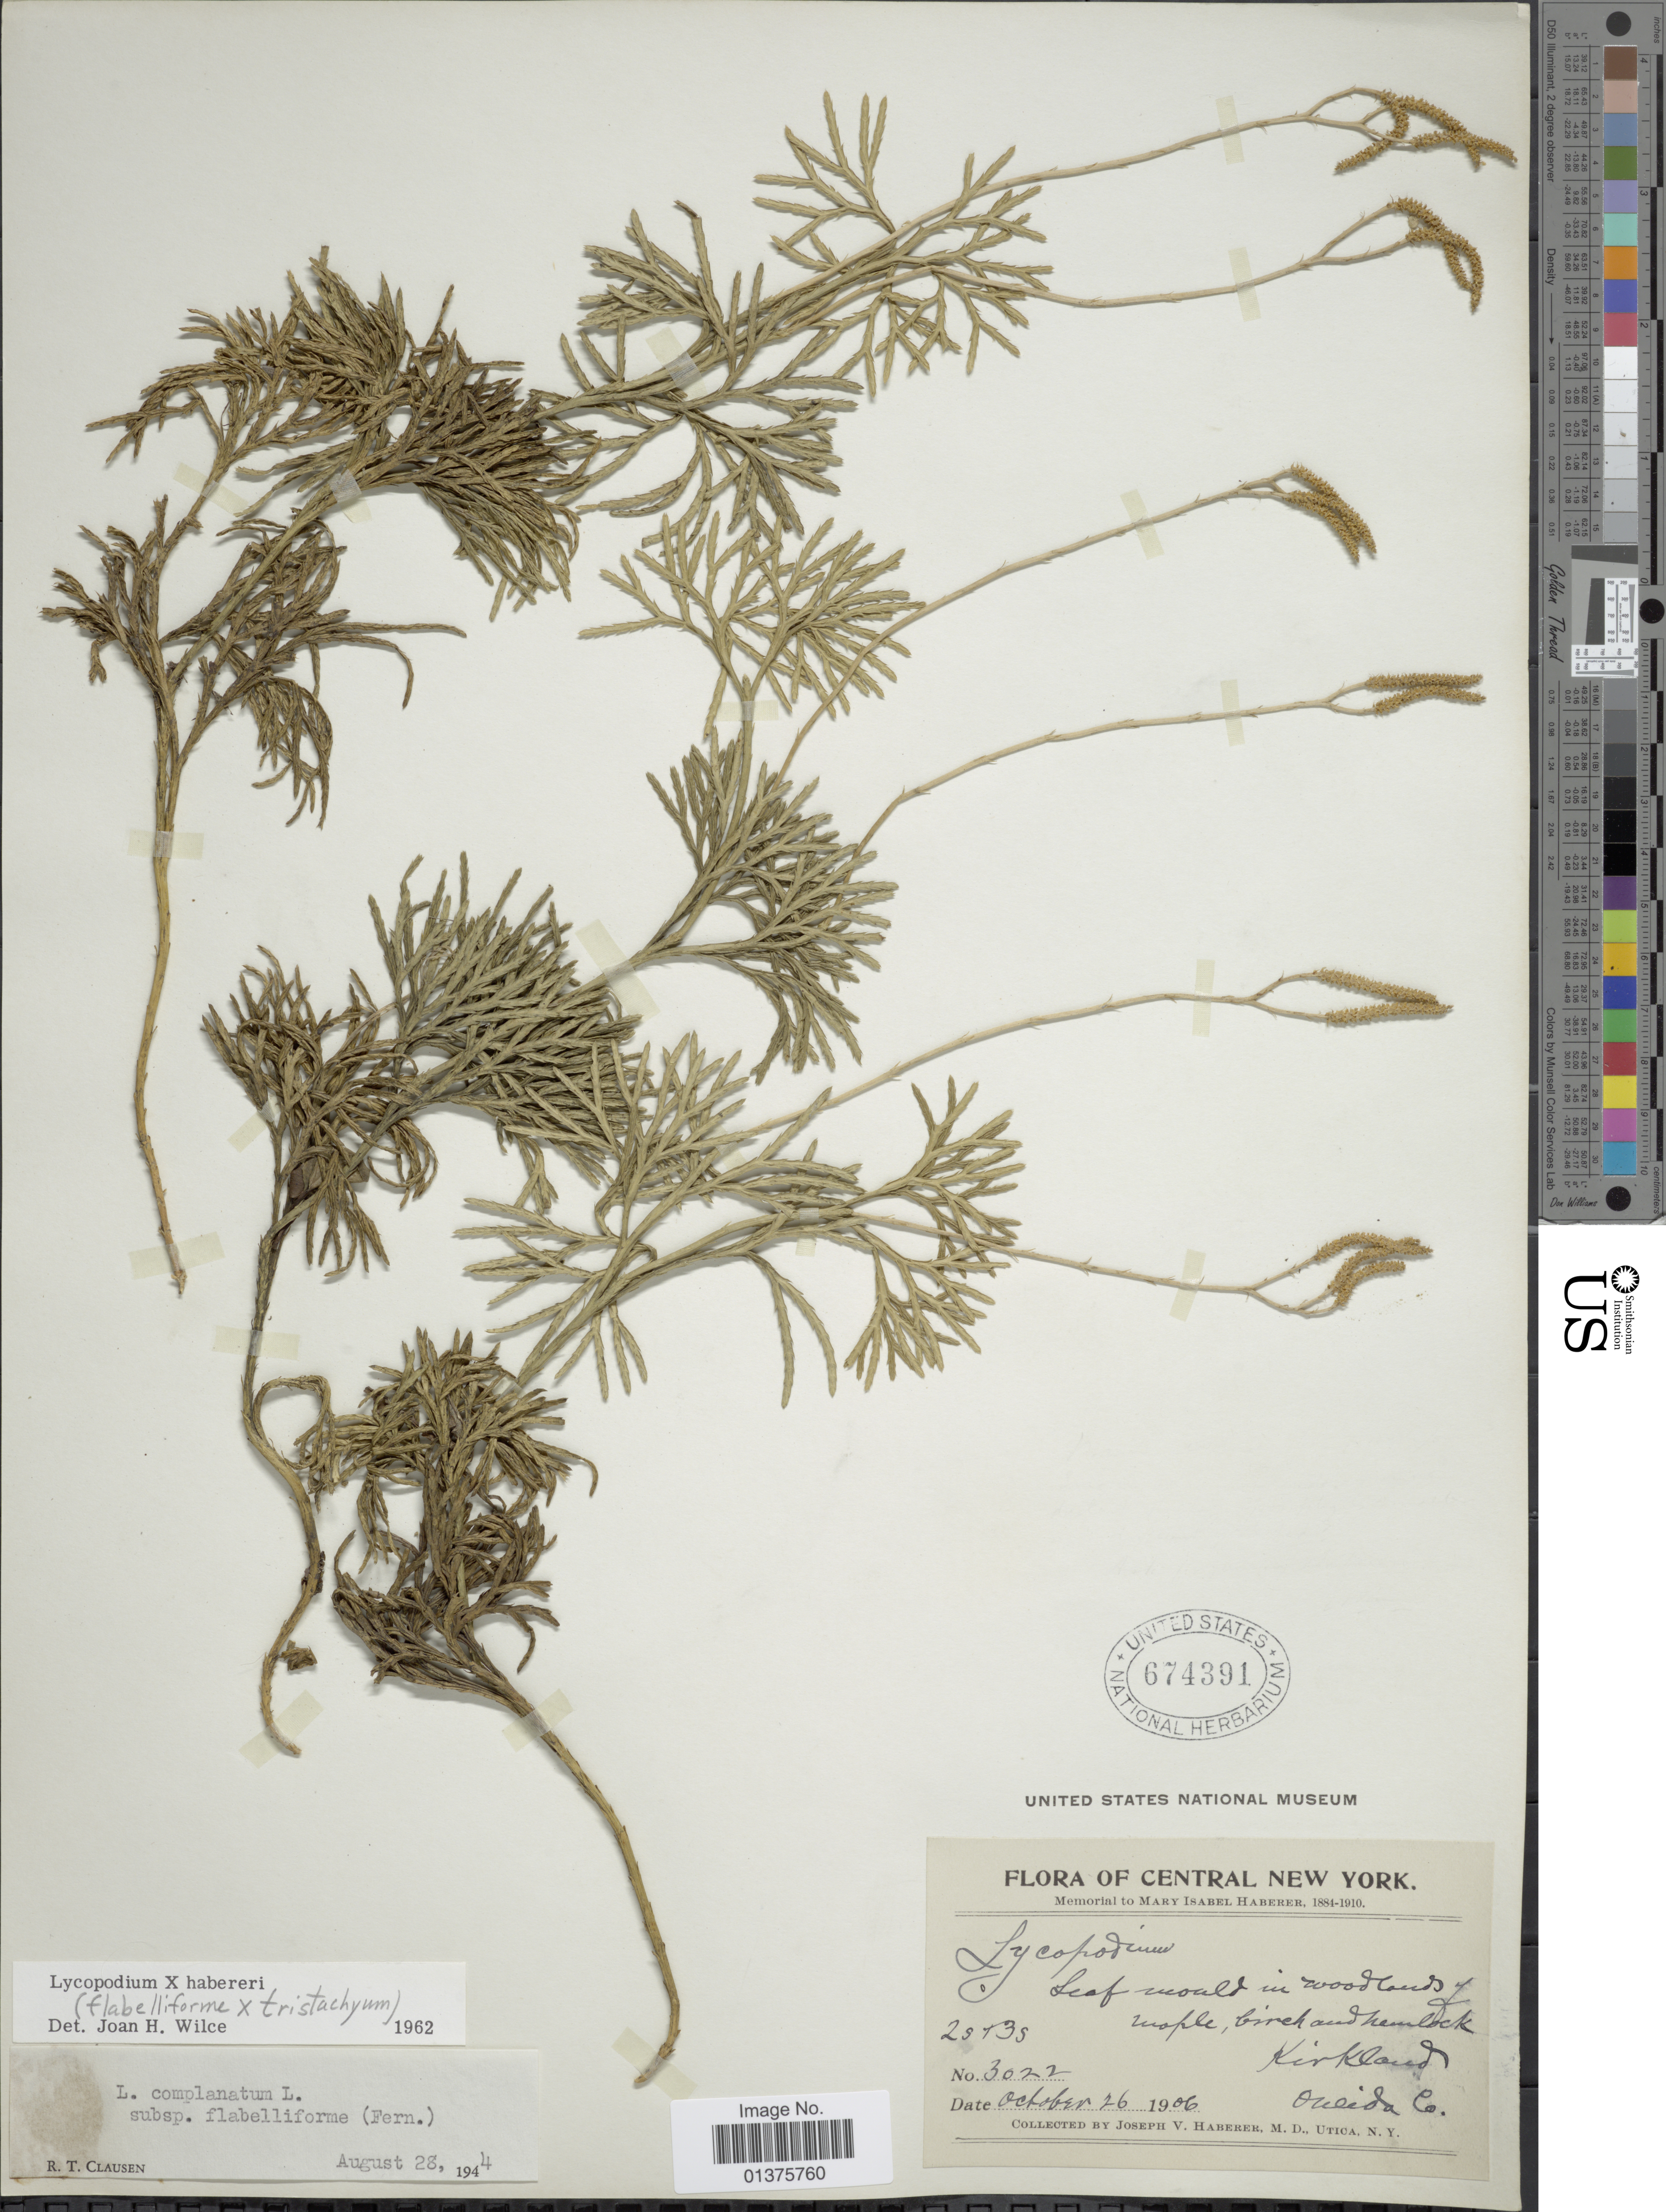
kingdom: Plantae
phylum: Tracheophyta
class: Lycopodiopsida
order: Lycopodiales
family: Lycopodiaceae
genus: Diphasiastrum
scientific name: Diphasiastrum x habereri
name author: (House) Holub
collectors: J. V. Haberer & M. Utica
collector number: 3022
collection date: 1906-10-26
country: United States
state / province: New York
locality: Central New York, Maple, birch and Hemlock, Kirkland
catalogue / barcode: US 674391